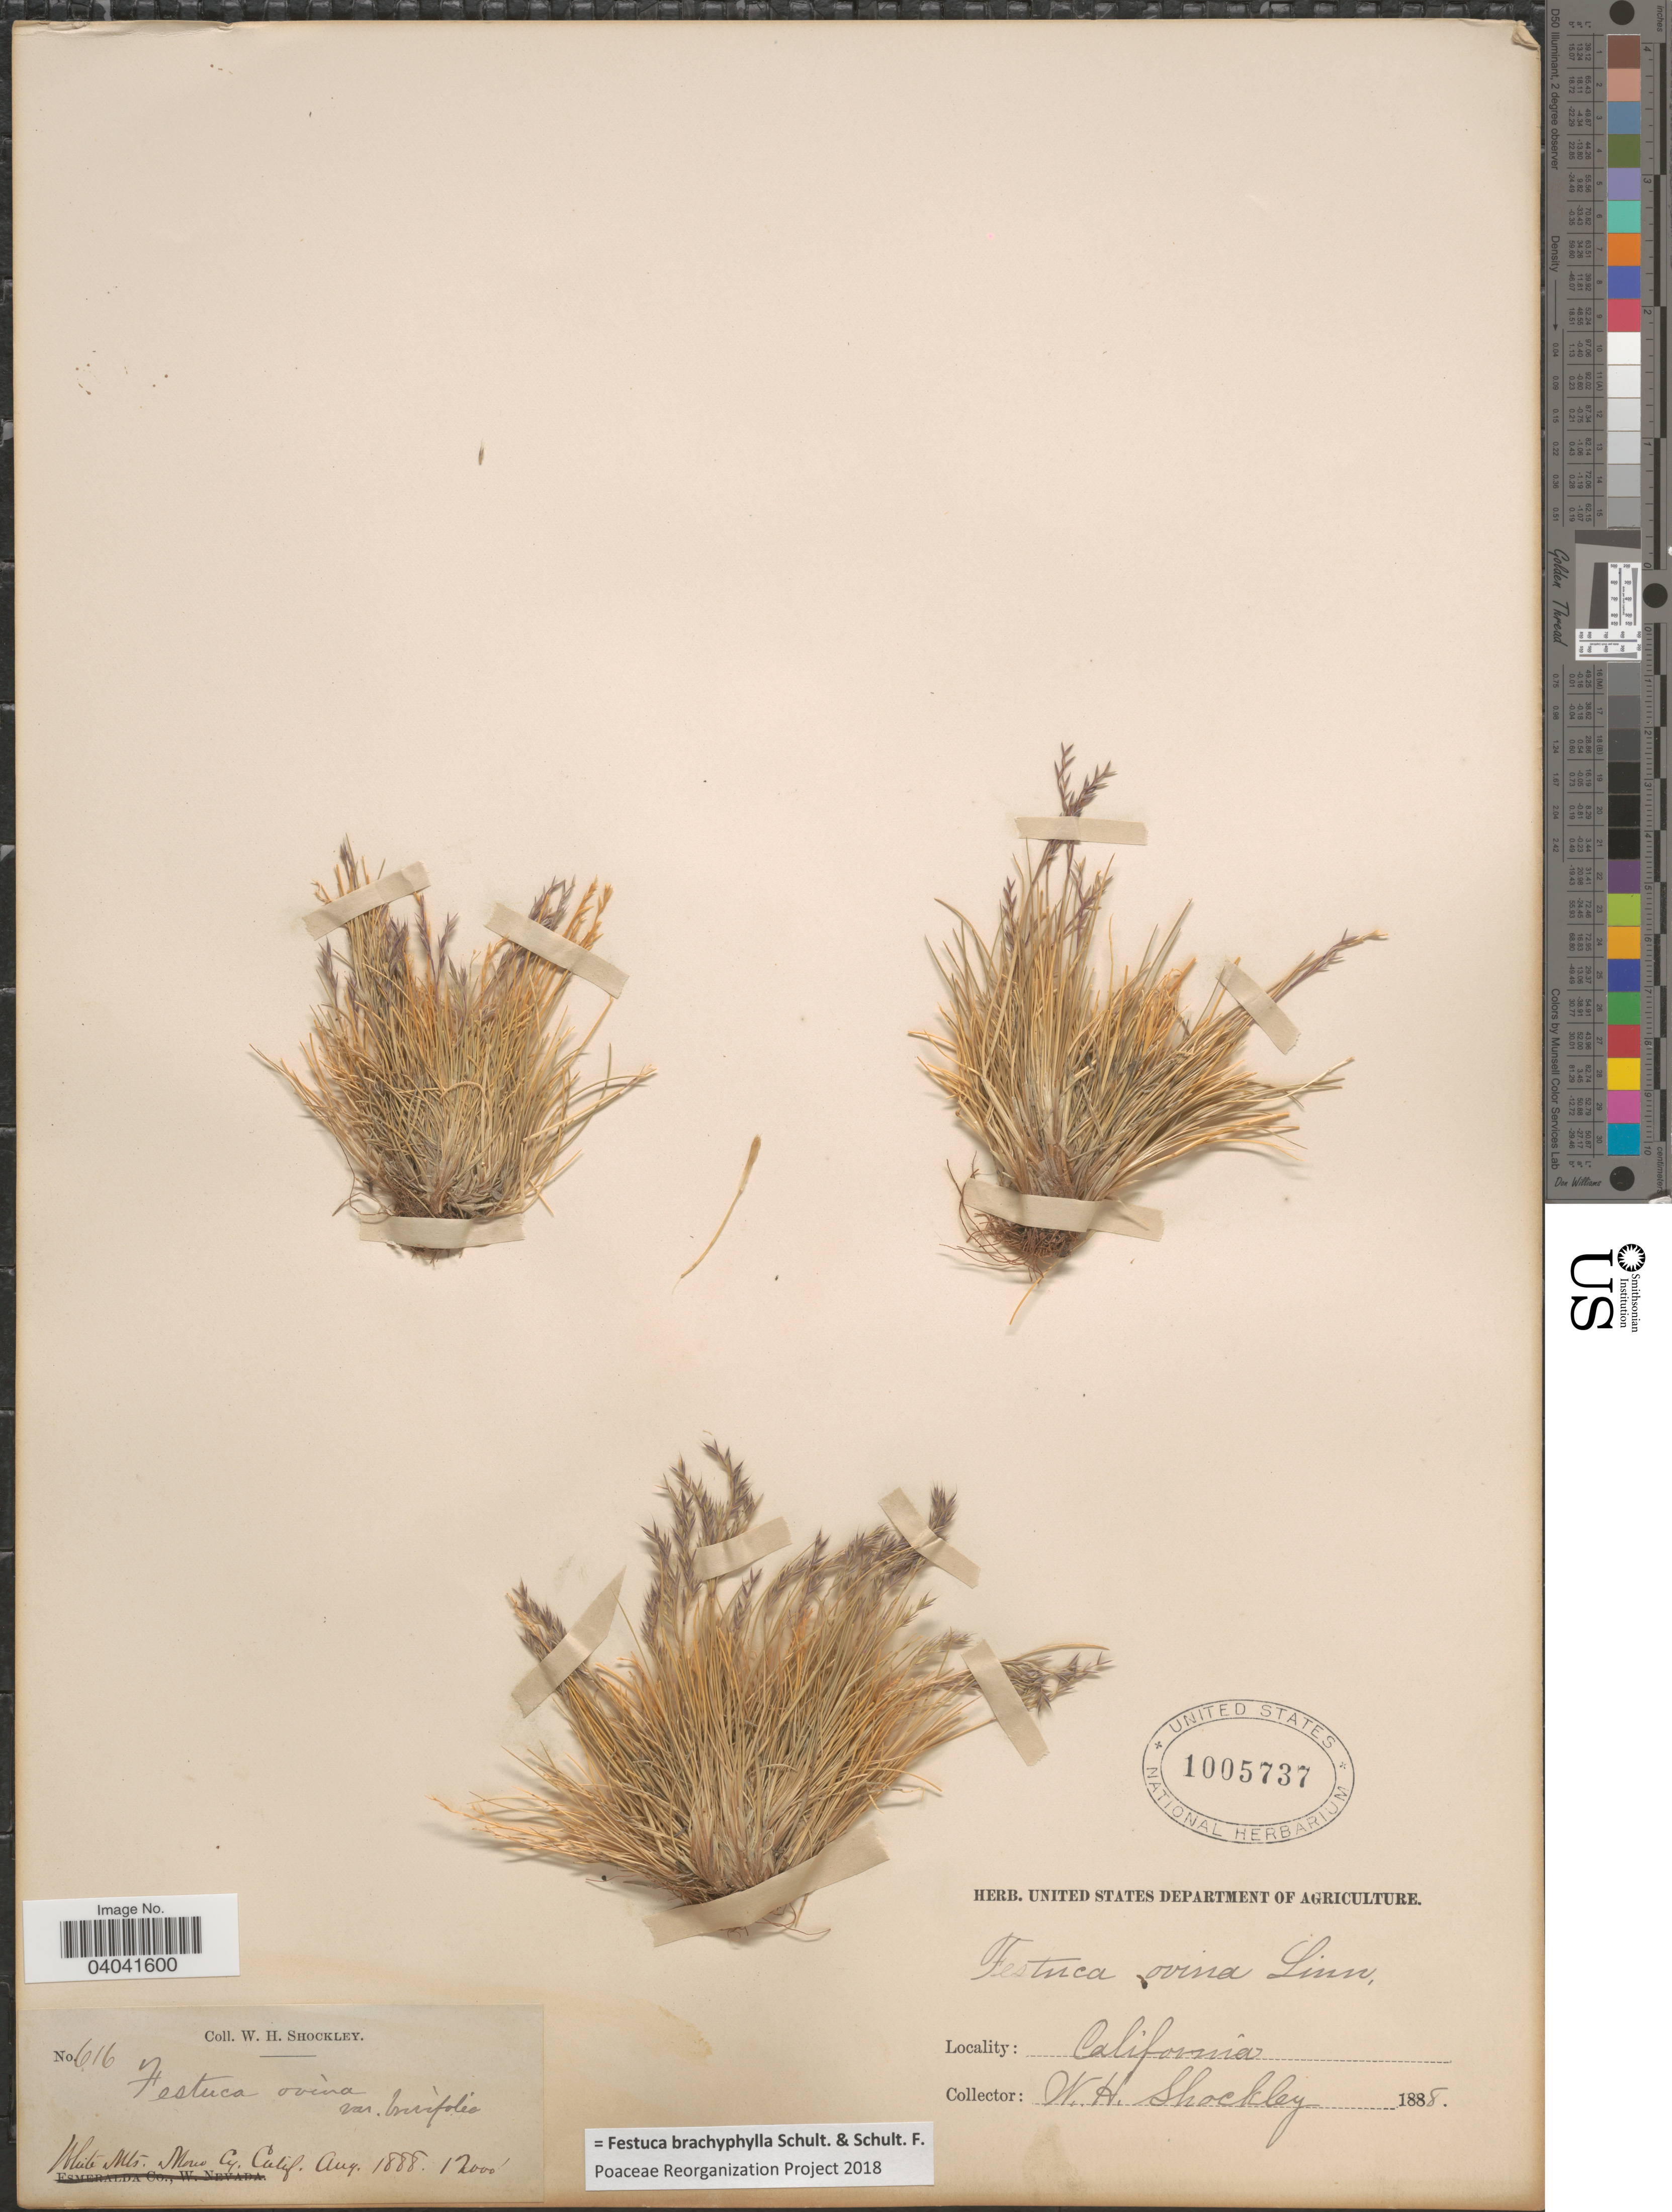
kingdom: Plantae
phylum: Tracheophyta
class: Liliopsida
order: Poales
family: Poaceae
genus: Festuca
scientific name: Festuca brachyphylla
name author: Schult. & Schult. f.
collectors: W. Shockley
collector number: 616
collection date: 1888-08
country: United States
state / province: California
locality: White Mts. Mono Cy.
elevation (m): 3658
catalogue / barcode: US 1005737